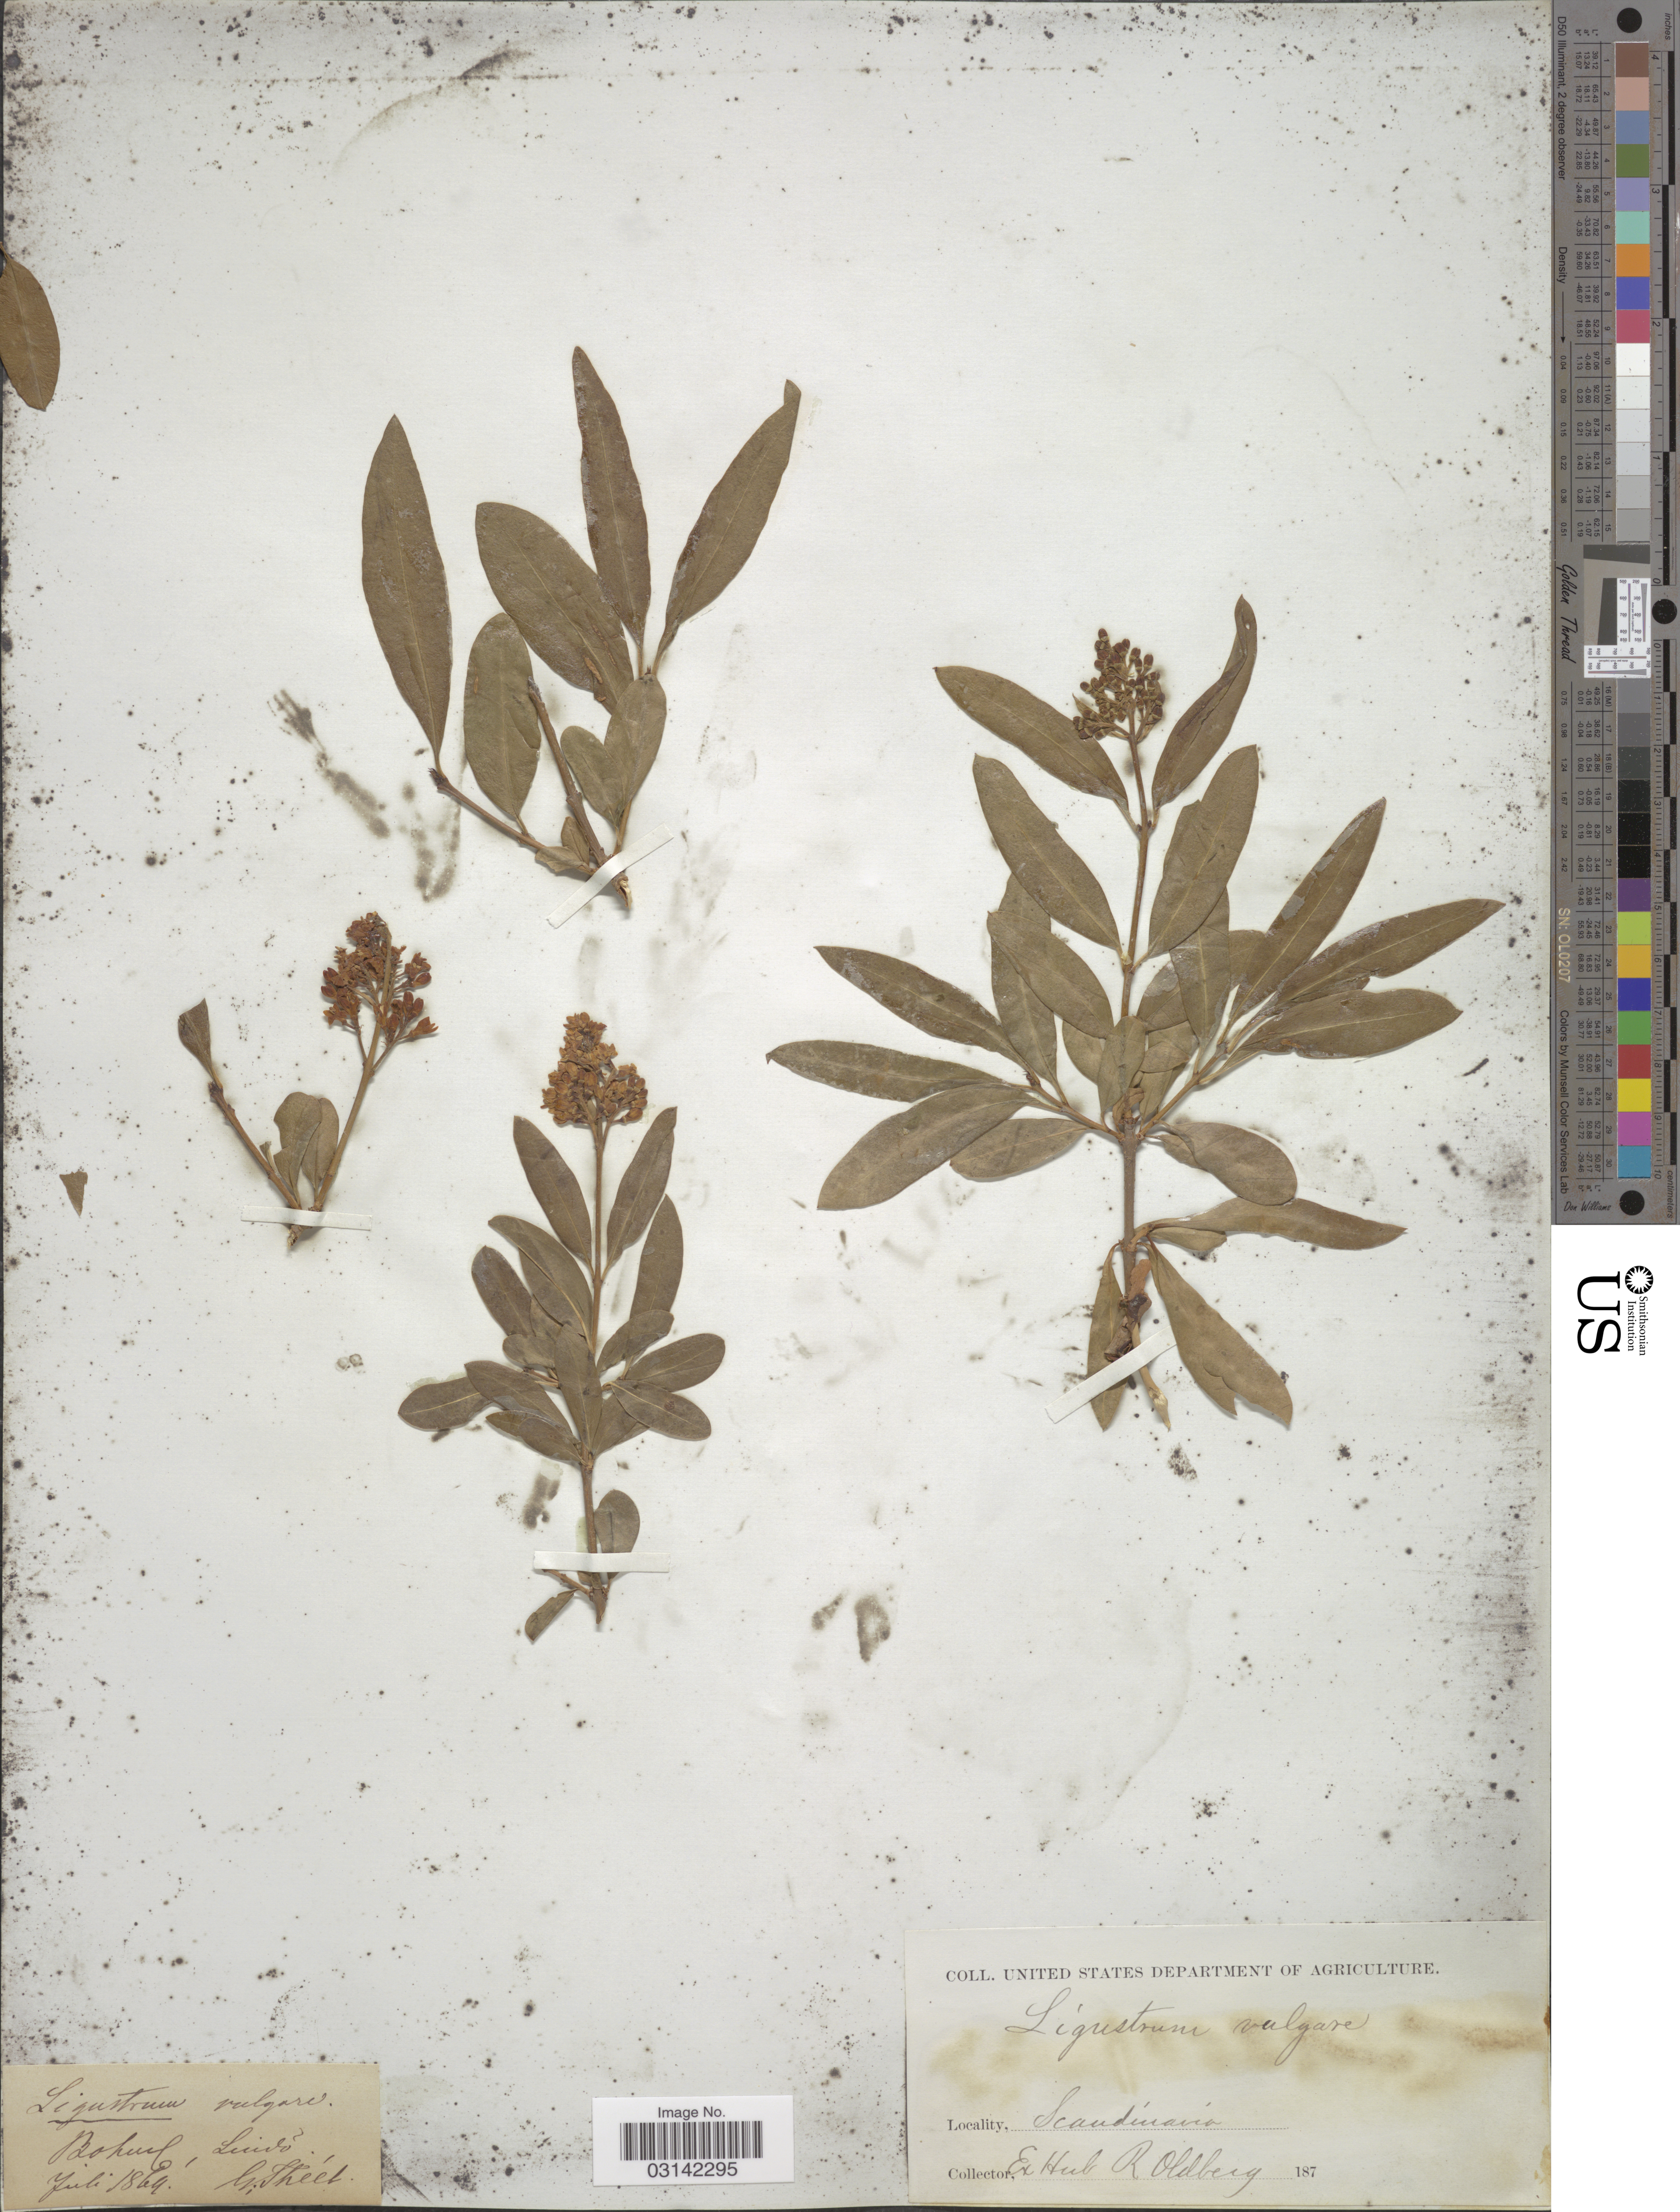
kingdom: Plantae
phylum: Tracheophyta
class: Magnoliopsida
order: Lamiales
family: Oleaceae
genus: Ligustrum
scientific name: Ligustrum vulgare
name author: L.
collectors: G. Théel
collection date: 1869-07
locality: Bohuif Lindo. [interpreted] [unsure placement] Scandinavia.